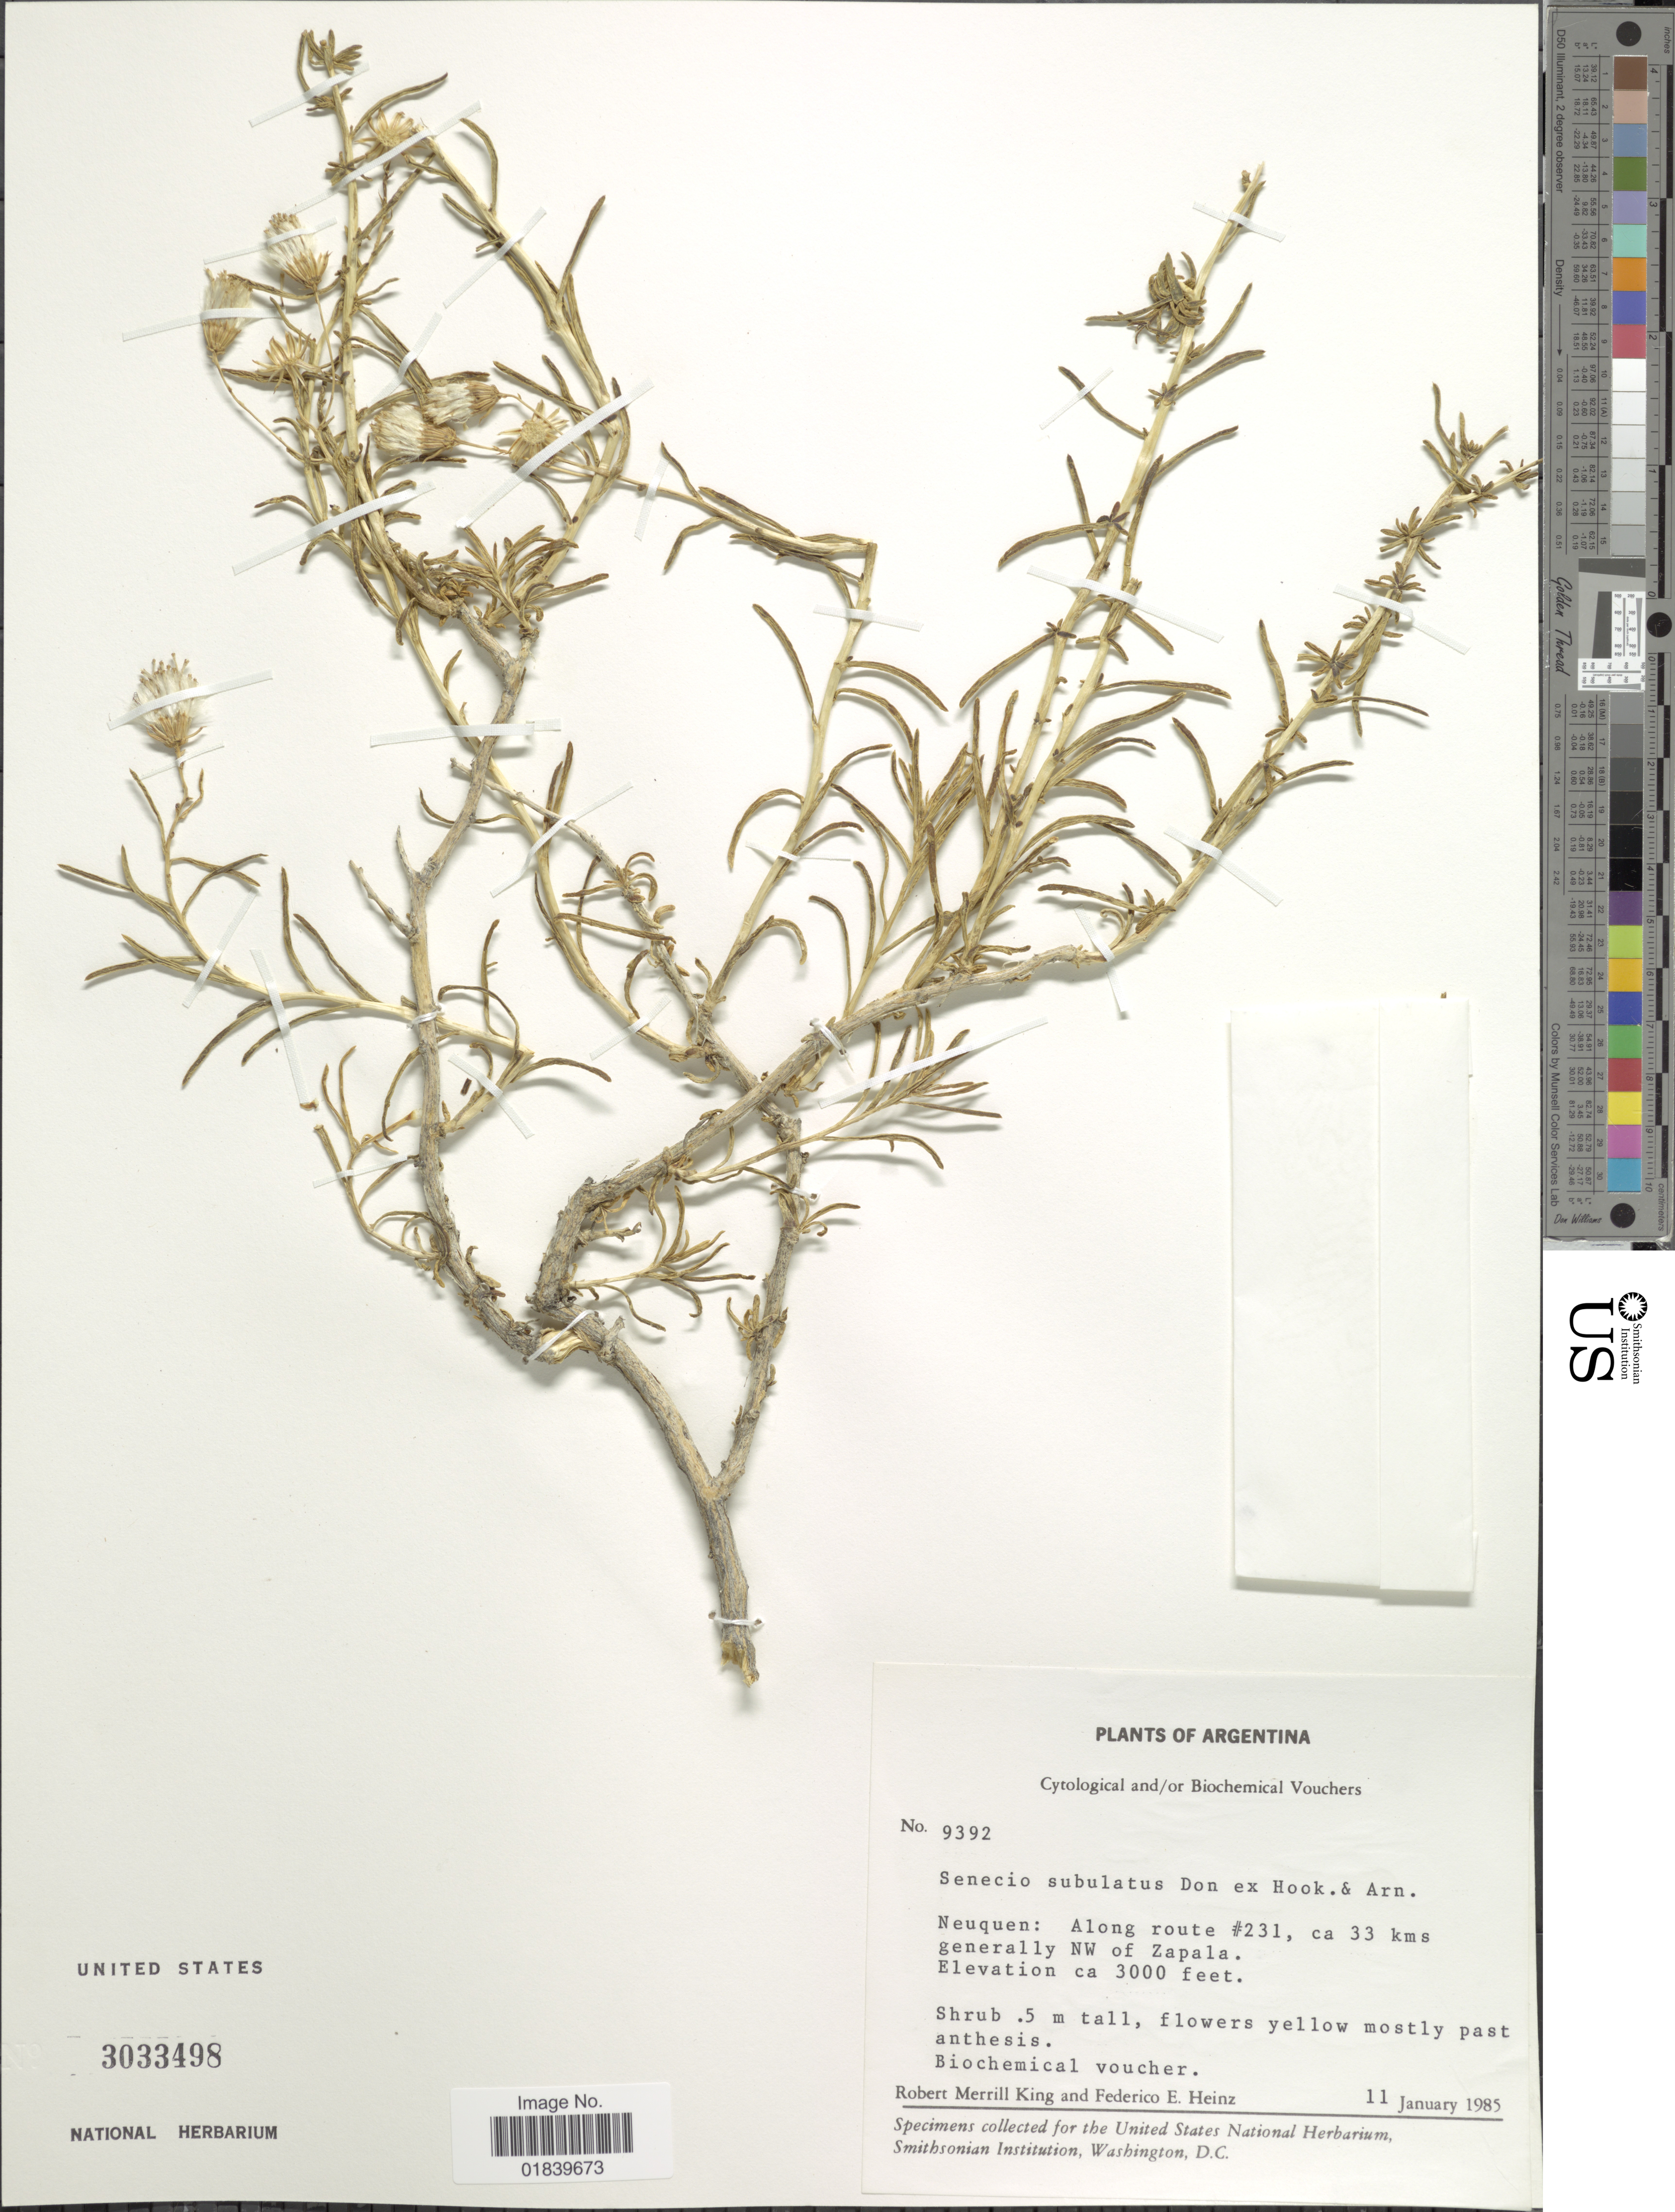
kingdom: Plantae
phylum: Tracheophyta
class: Magnoliopsida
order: Asterales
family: Asteraceae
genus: Senecio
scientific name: Senecio subulatus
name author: D. Don ex Hook. & Arn.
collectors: R. M. King & F. Heinz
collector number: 9392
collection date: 1985-01-11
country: Argentina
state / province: Neuquen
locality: Neuquen: Along route #231, ca 33 kms generally NW of Zapala.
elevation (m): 914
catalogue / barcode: US 3033498